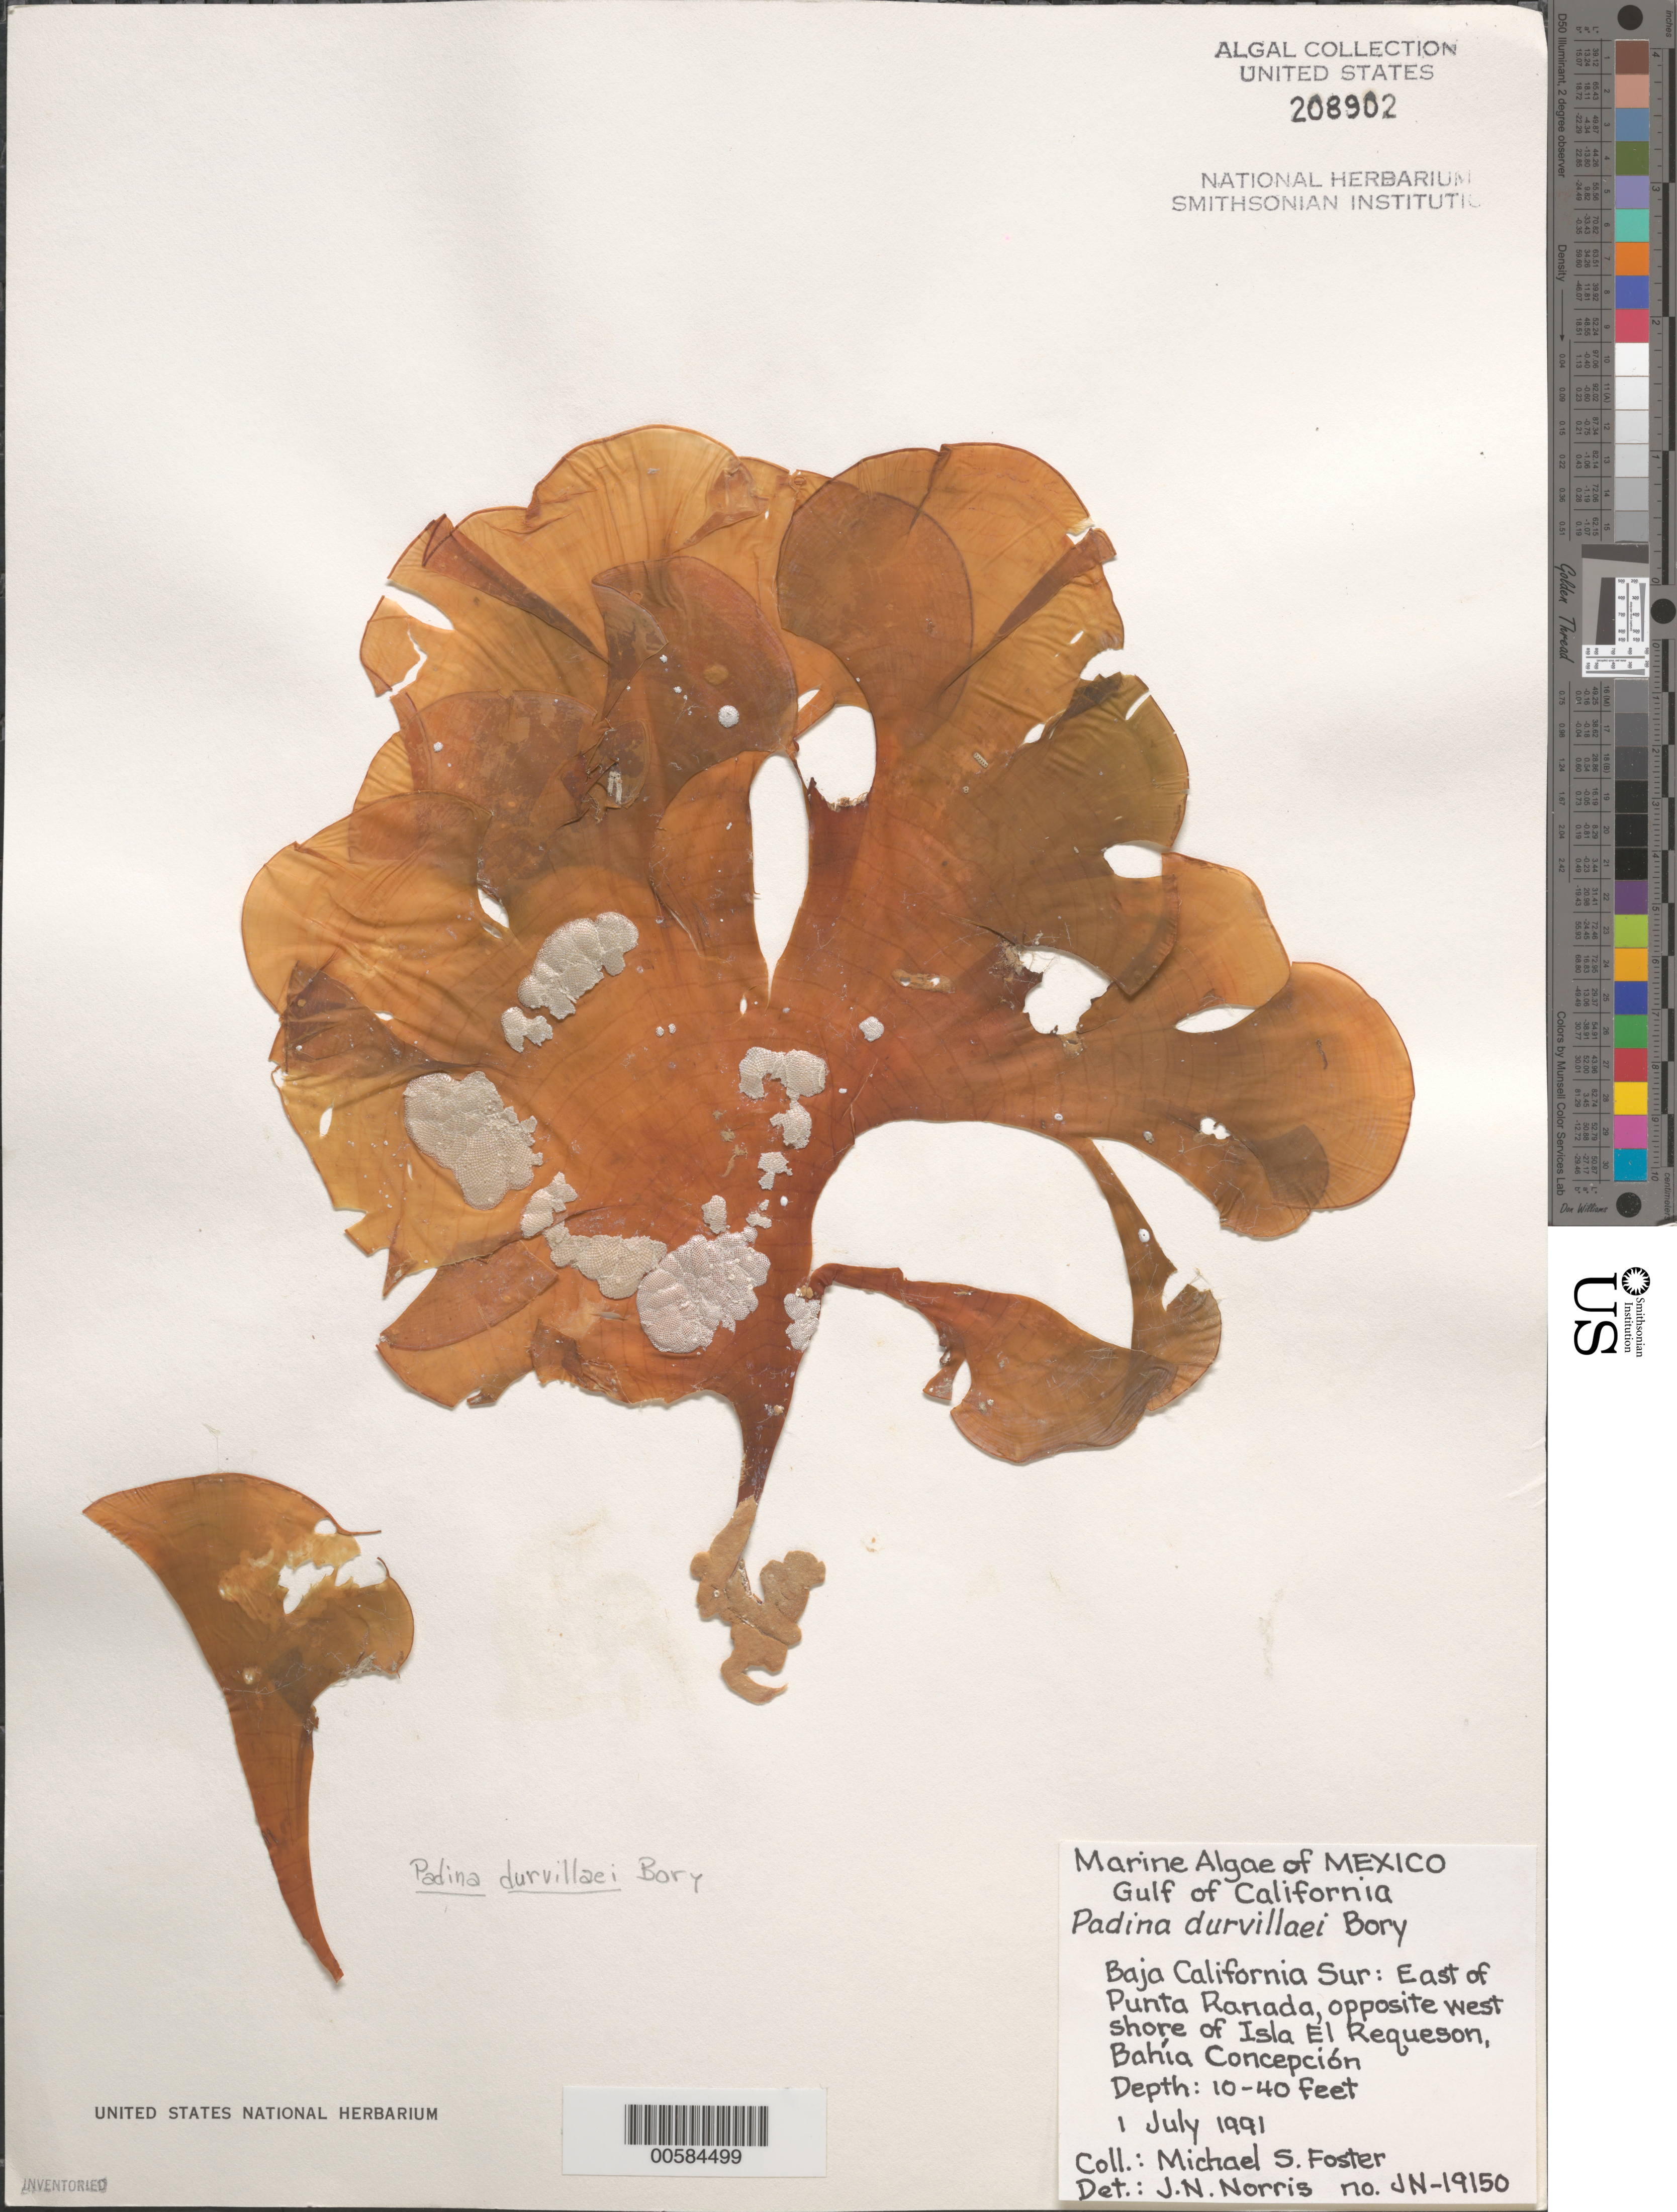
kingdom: Chromista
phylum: Ochrophyta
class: Phaeophyceae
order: Dictyotales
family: Dictyotaceae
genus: Padina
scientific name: Padina durvillaei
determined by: Norris, James N.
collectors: M. Foster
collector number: JN-19150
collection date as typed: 01 Jul 1991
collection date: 1991-07-01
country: Mexico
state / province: Baja California Sur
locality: Bahia Concepcion, east of Punta Ranada, opposite west shore of Isla El Requeson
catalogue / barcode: US 208902